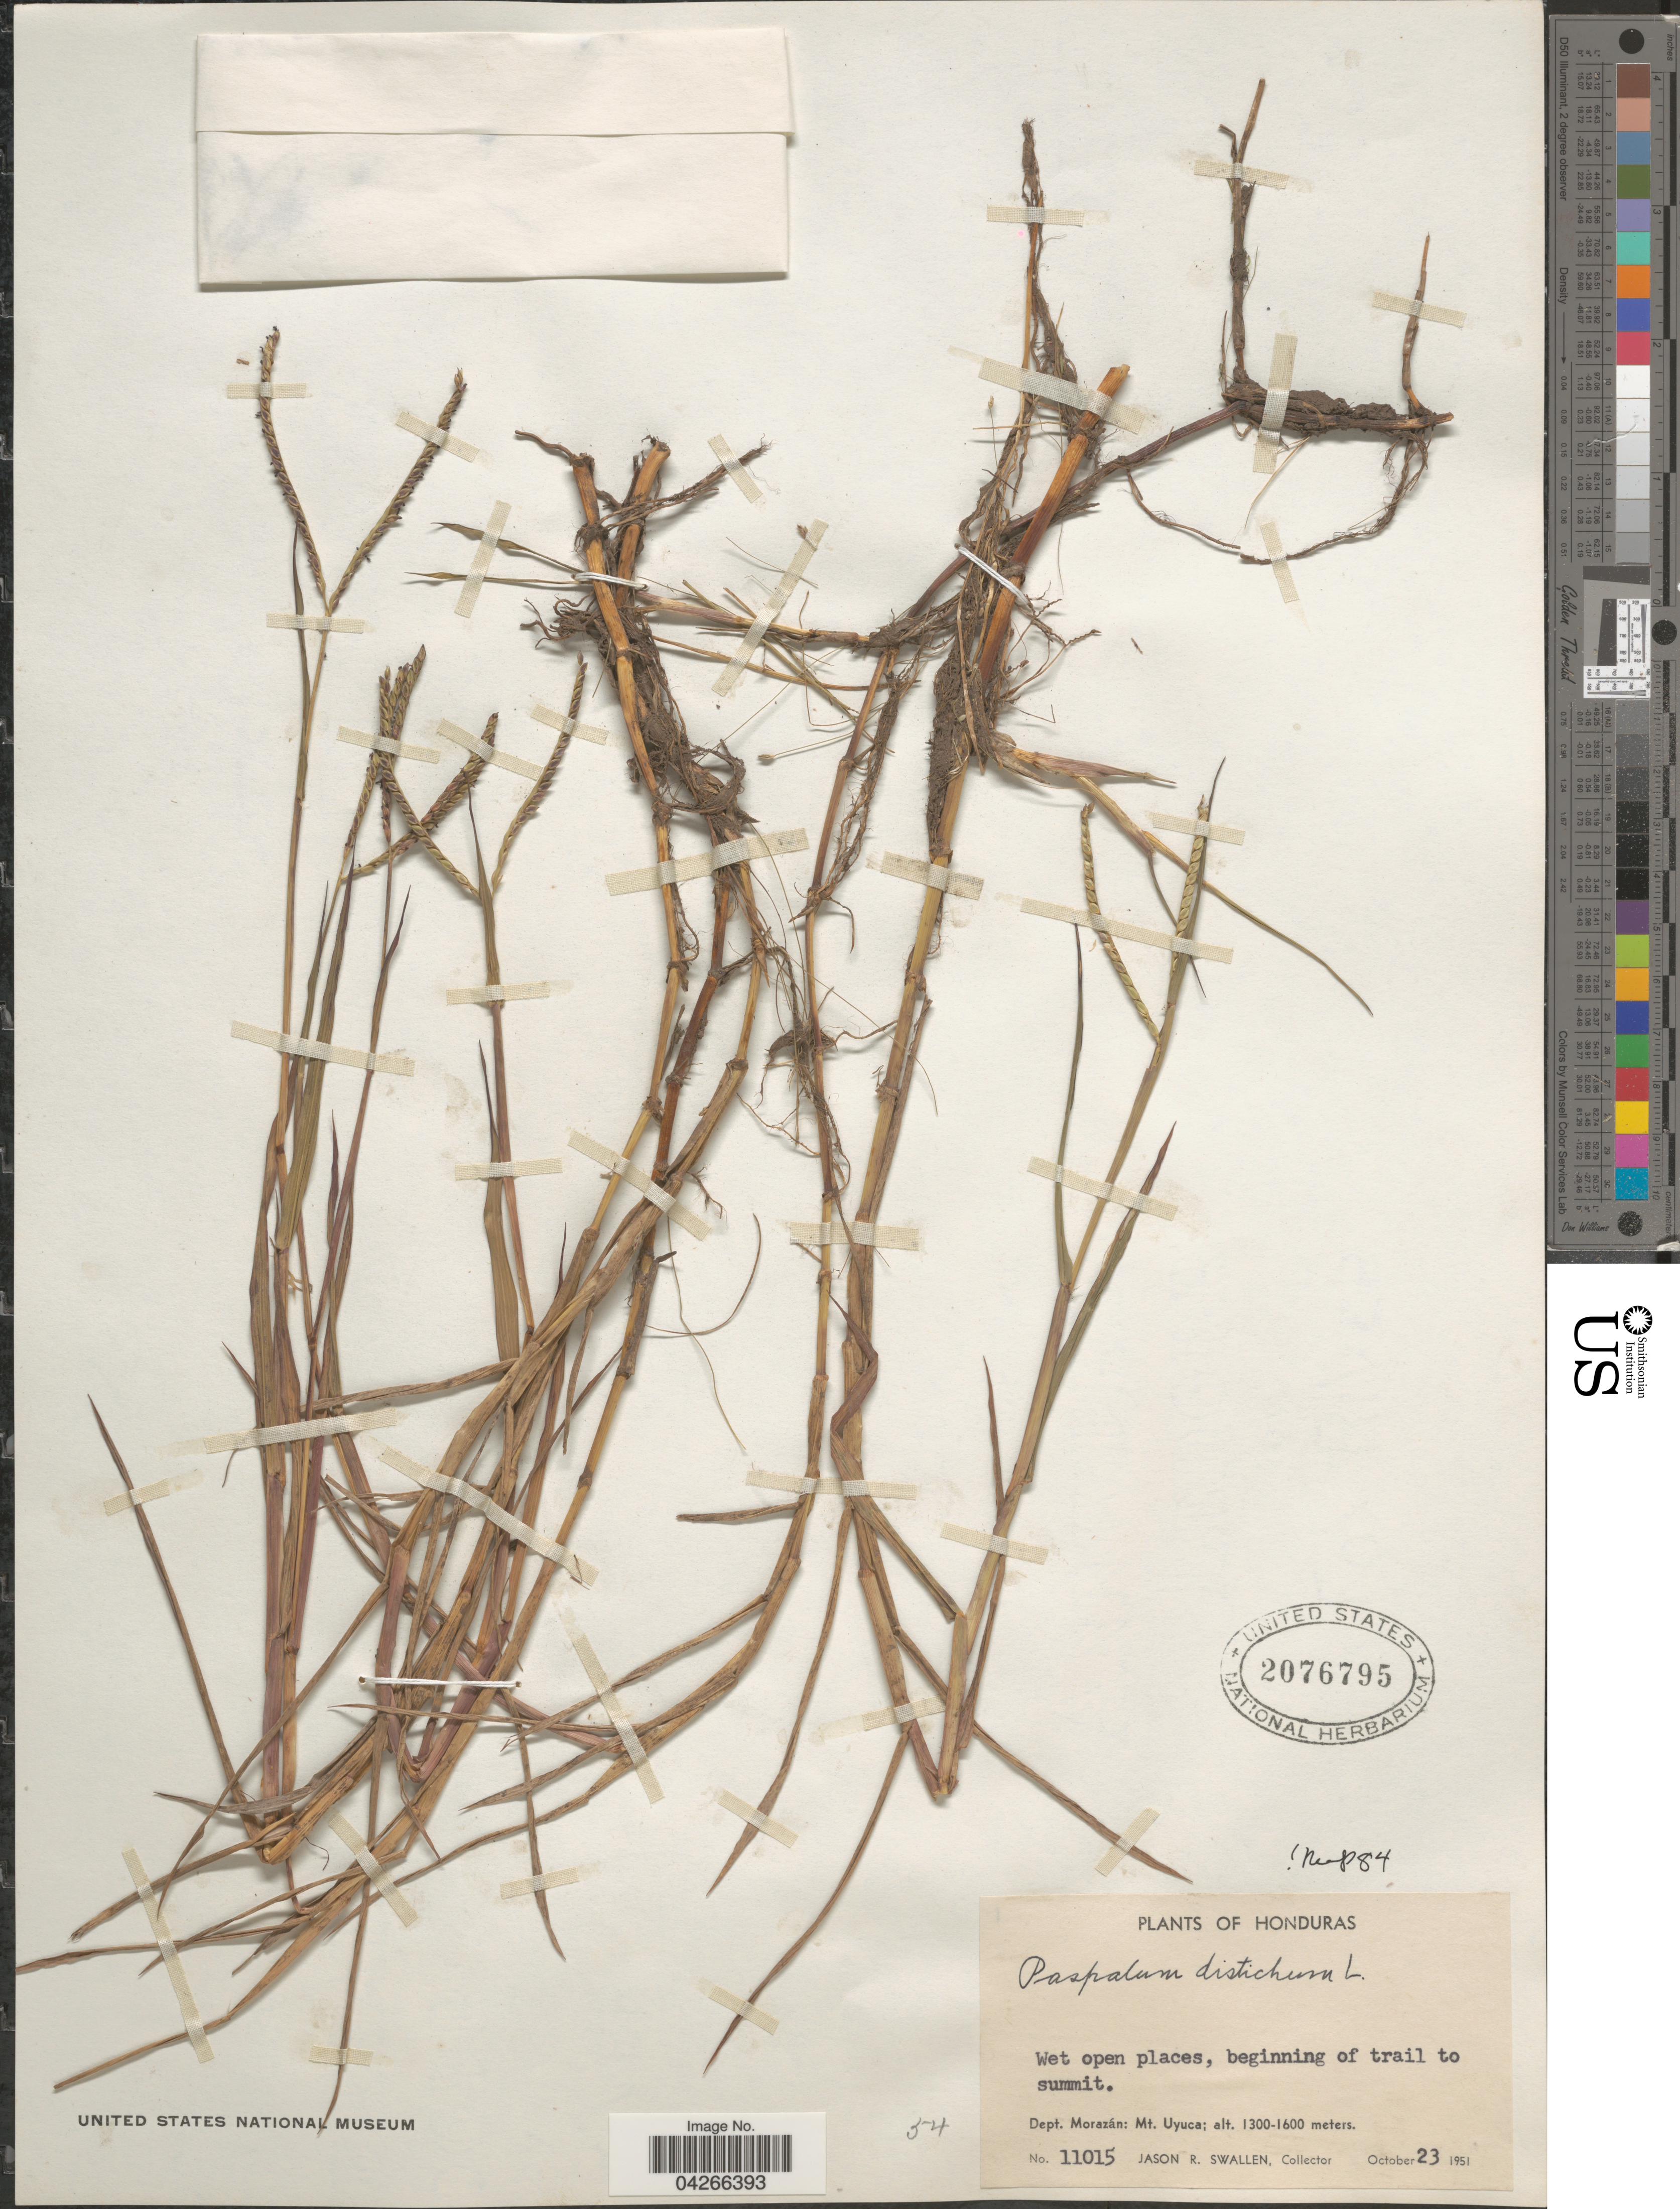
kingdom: Plantae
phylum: Tracheophyta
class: Liliopsida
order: Poales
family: Poaceae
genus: Paspalum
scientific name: Paspalum distichum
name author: L.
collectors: J. R. Swallen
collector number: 11015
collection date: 1951-10-23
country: Honduras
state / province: Fco. Morazán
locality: Wet open places, beginning of trail to summit. Dept. Morazán: Mt. Uyuca.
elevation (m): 1300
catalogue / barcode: US 2076795